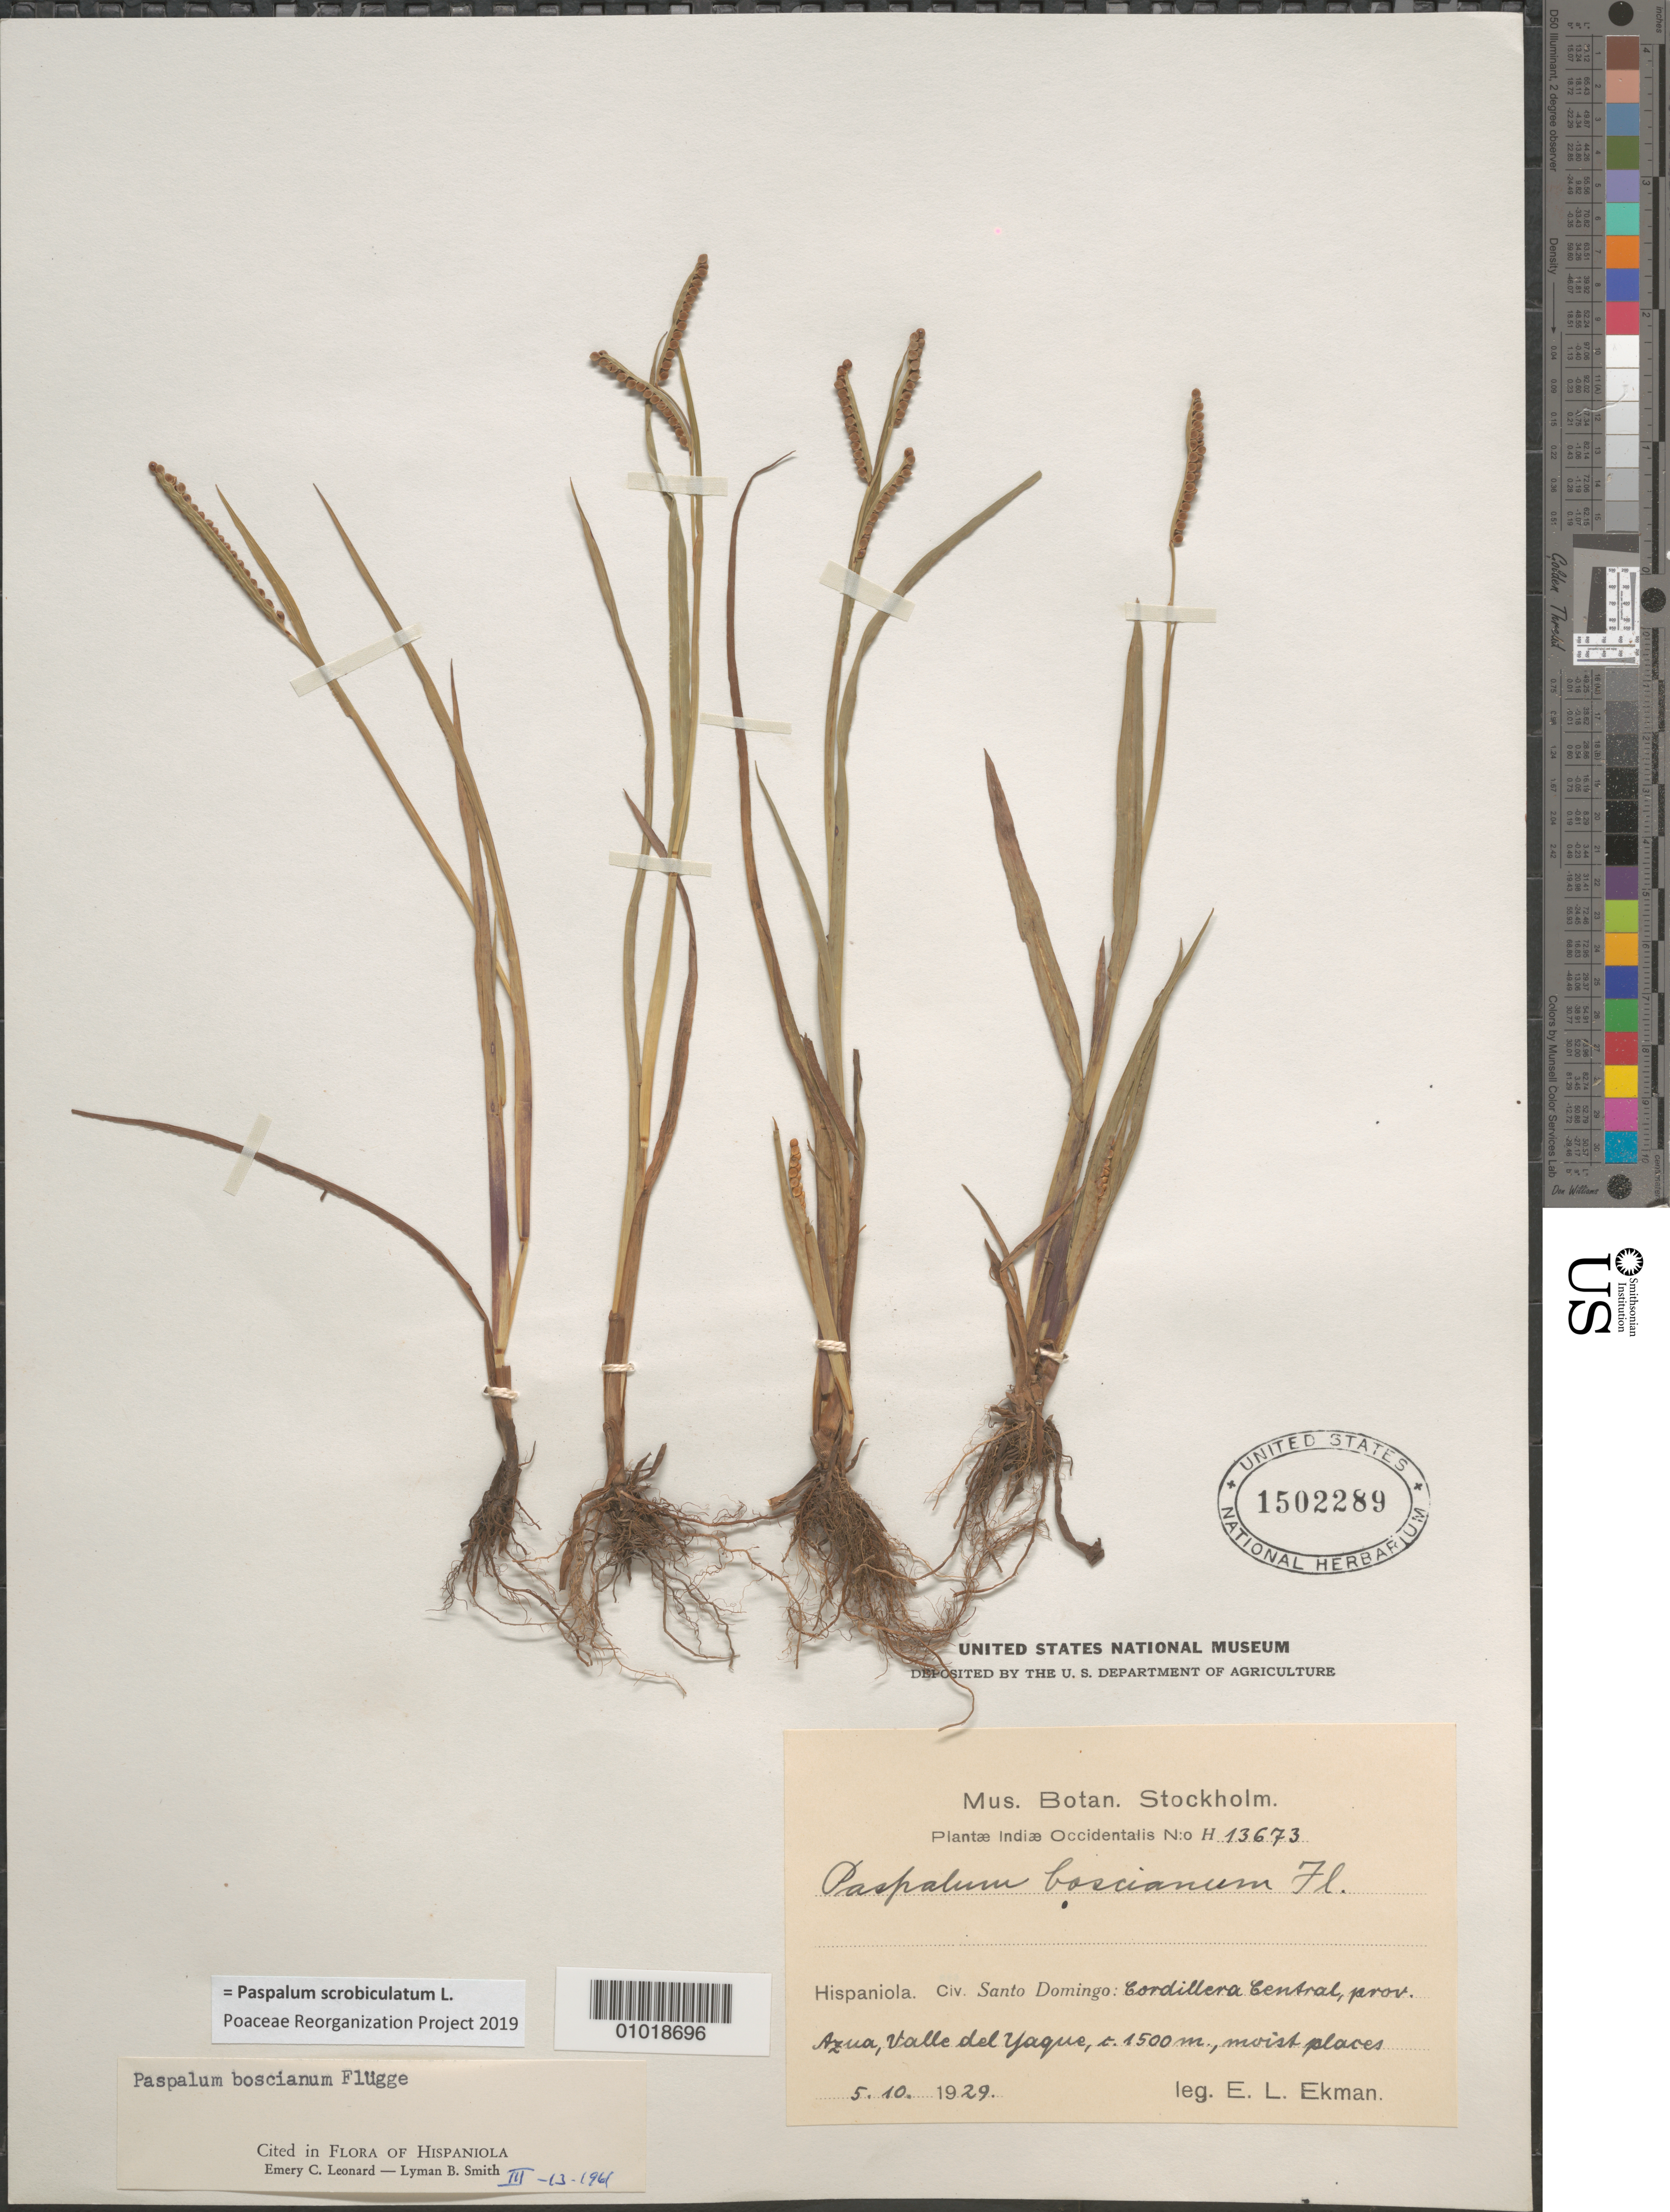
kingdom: Plantae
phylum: Tracheophyta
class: Liliopsida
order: Poales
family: Poaceae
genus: Paspalum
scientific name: Paspalum boscianum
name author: Flüggé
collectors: E. L. Ekman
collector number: H 13673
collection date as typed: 05 Oct 1929 or 10 May 1929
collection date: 1929-05-10 or 1929-10-05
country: Dominican Republic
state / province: Azua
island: Hispaniola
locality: Cordillera Central, prov. Azua, Valle del Yaque,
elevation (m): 1500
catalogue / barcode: US 1502289